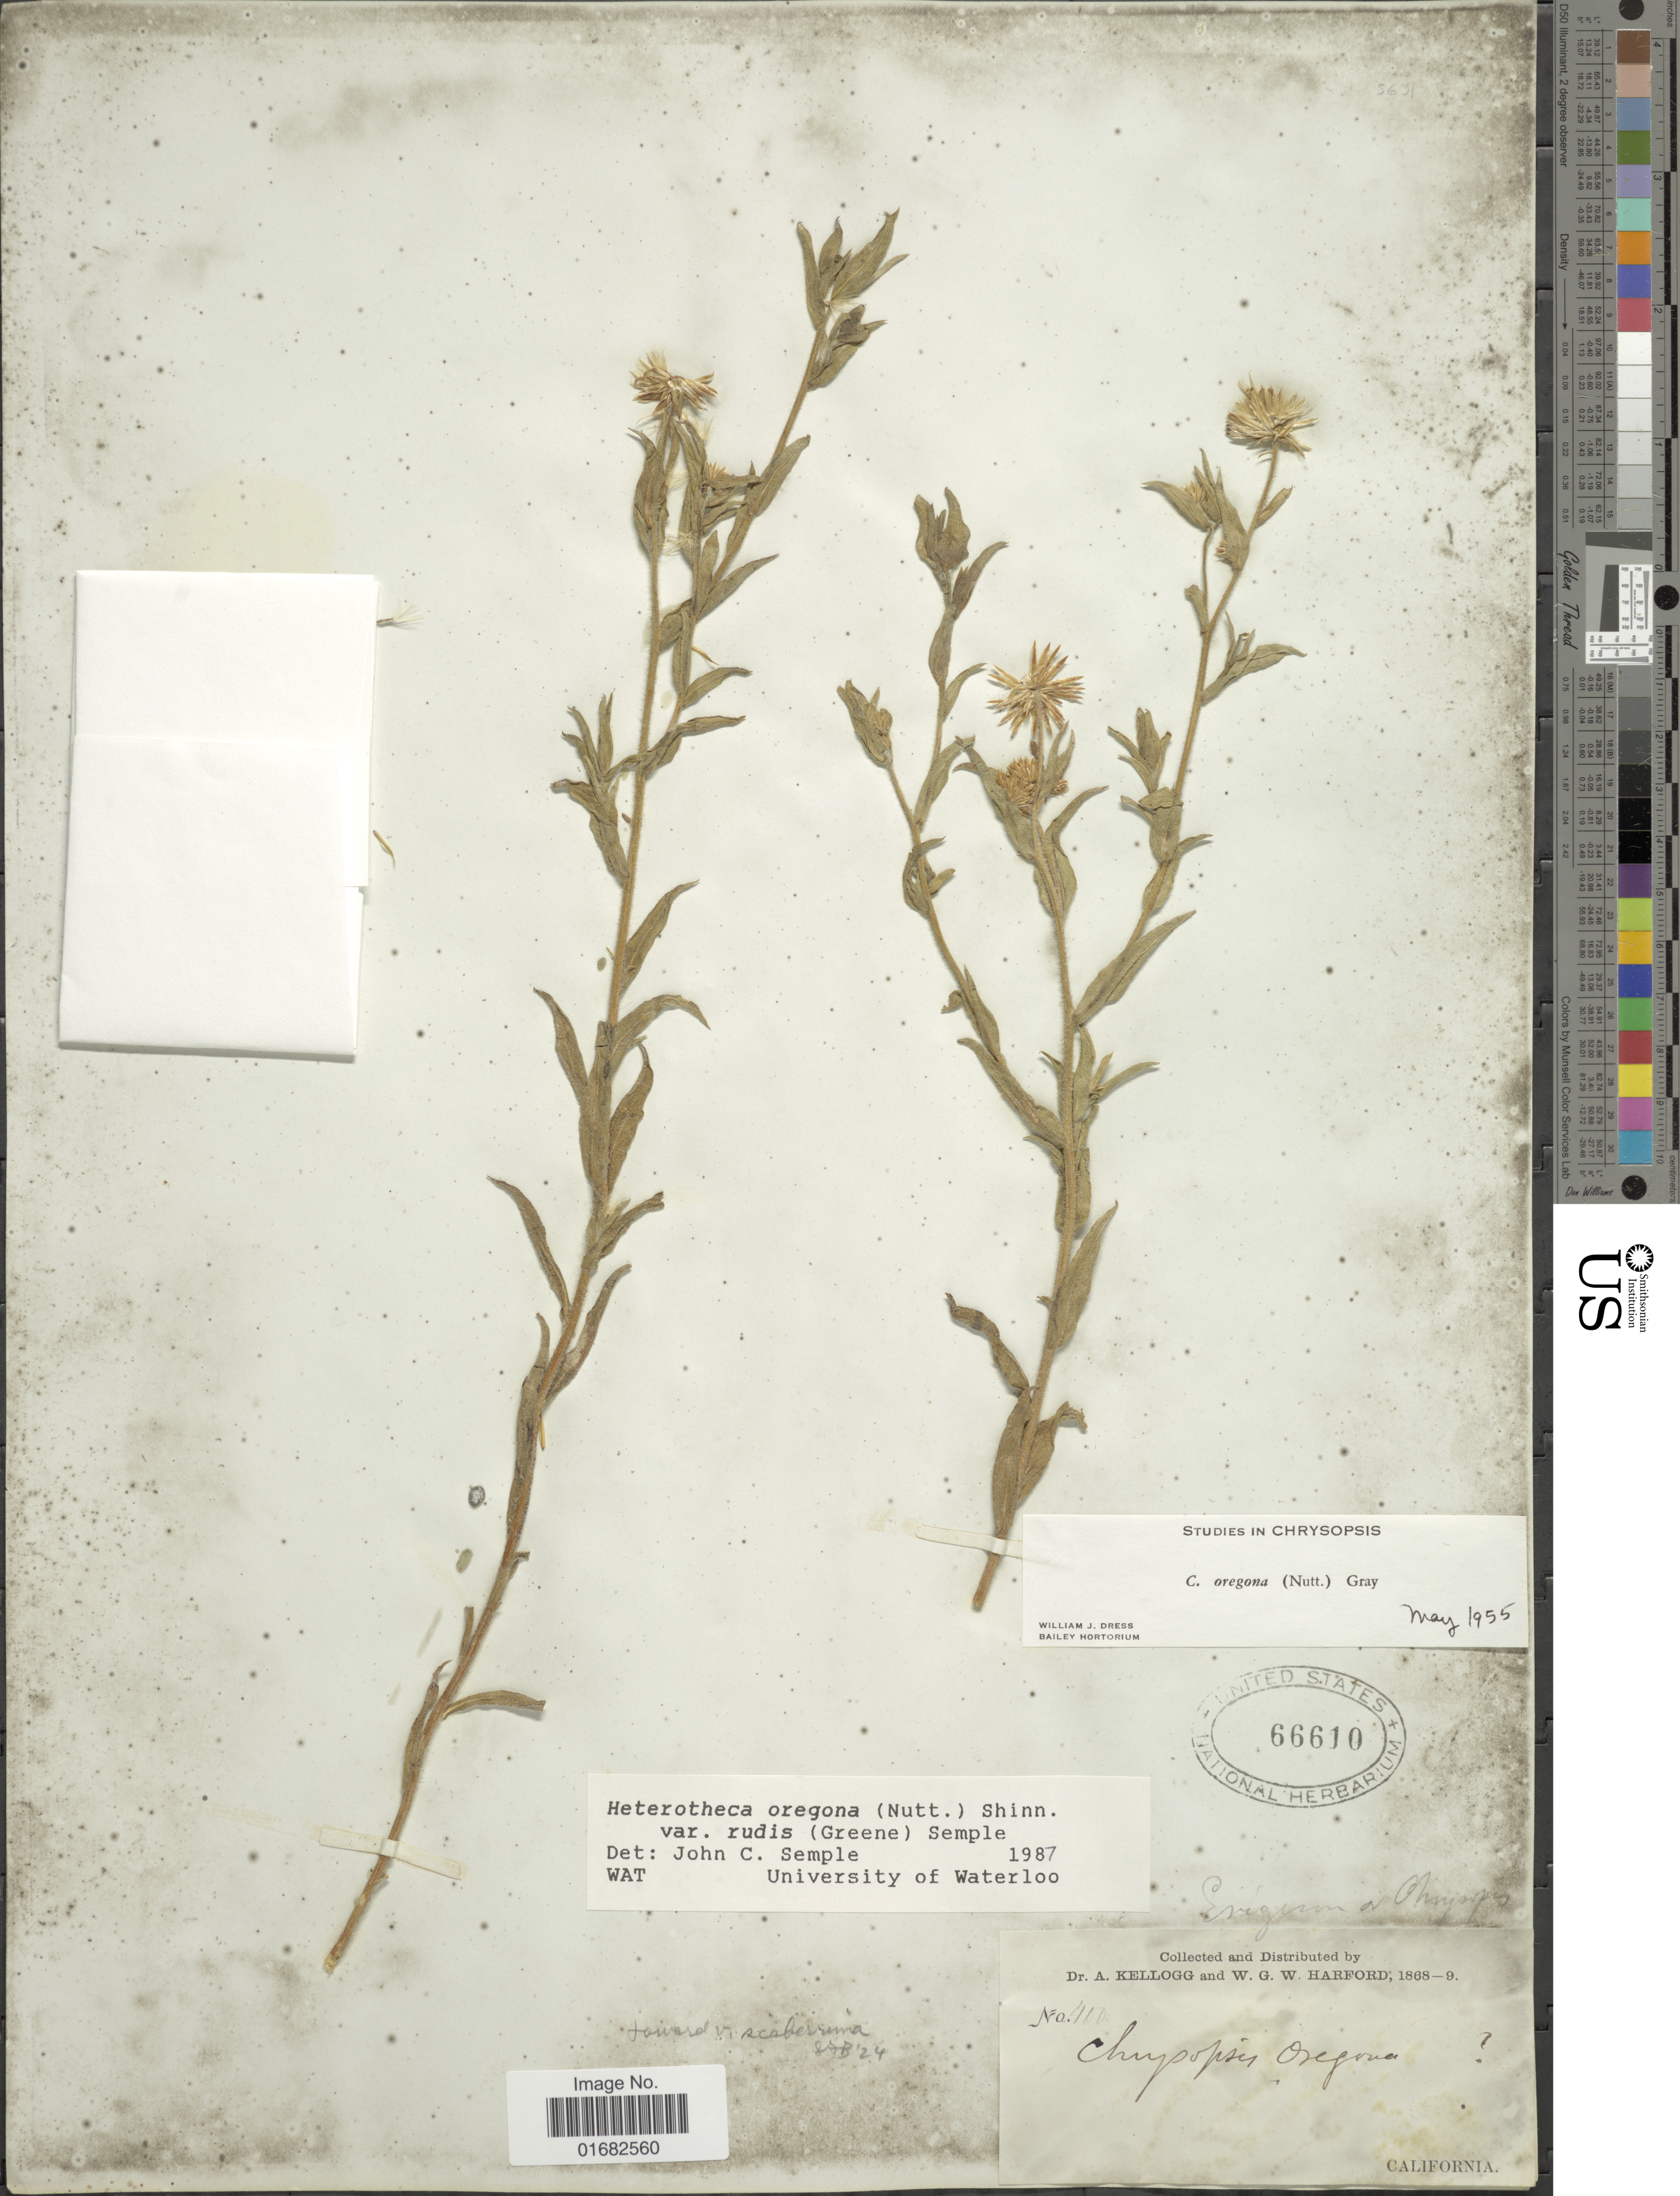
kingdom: Plantae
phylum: Tracheophyta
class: Magnoliopsida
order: Asterales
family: Asteraceae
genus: Heterotheca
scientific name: Heterotheca oregona var. rudis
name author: (Greene) Semple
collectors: A. Kellogg & W. G. W. Harford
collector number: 411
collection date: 1868/1869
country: United States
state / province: California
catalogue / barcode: US 66610